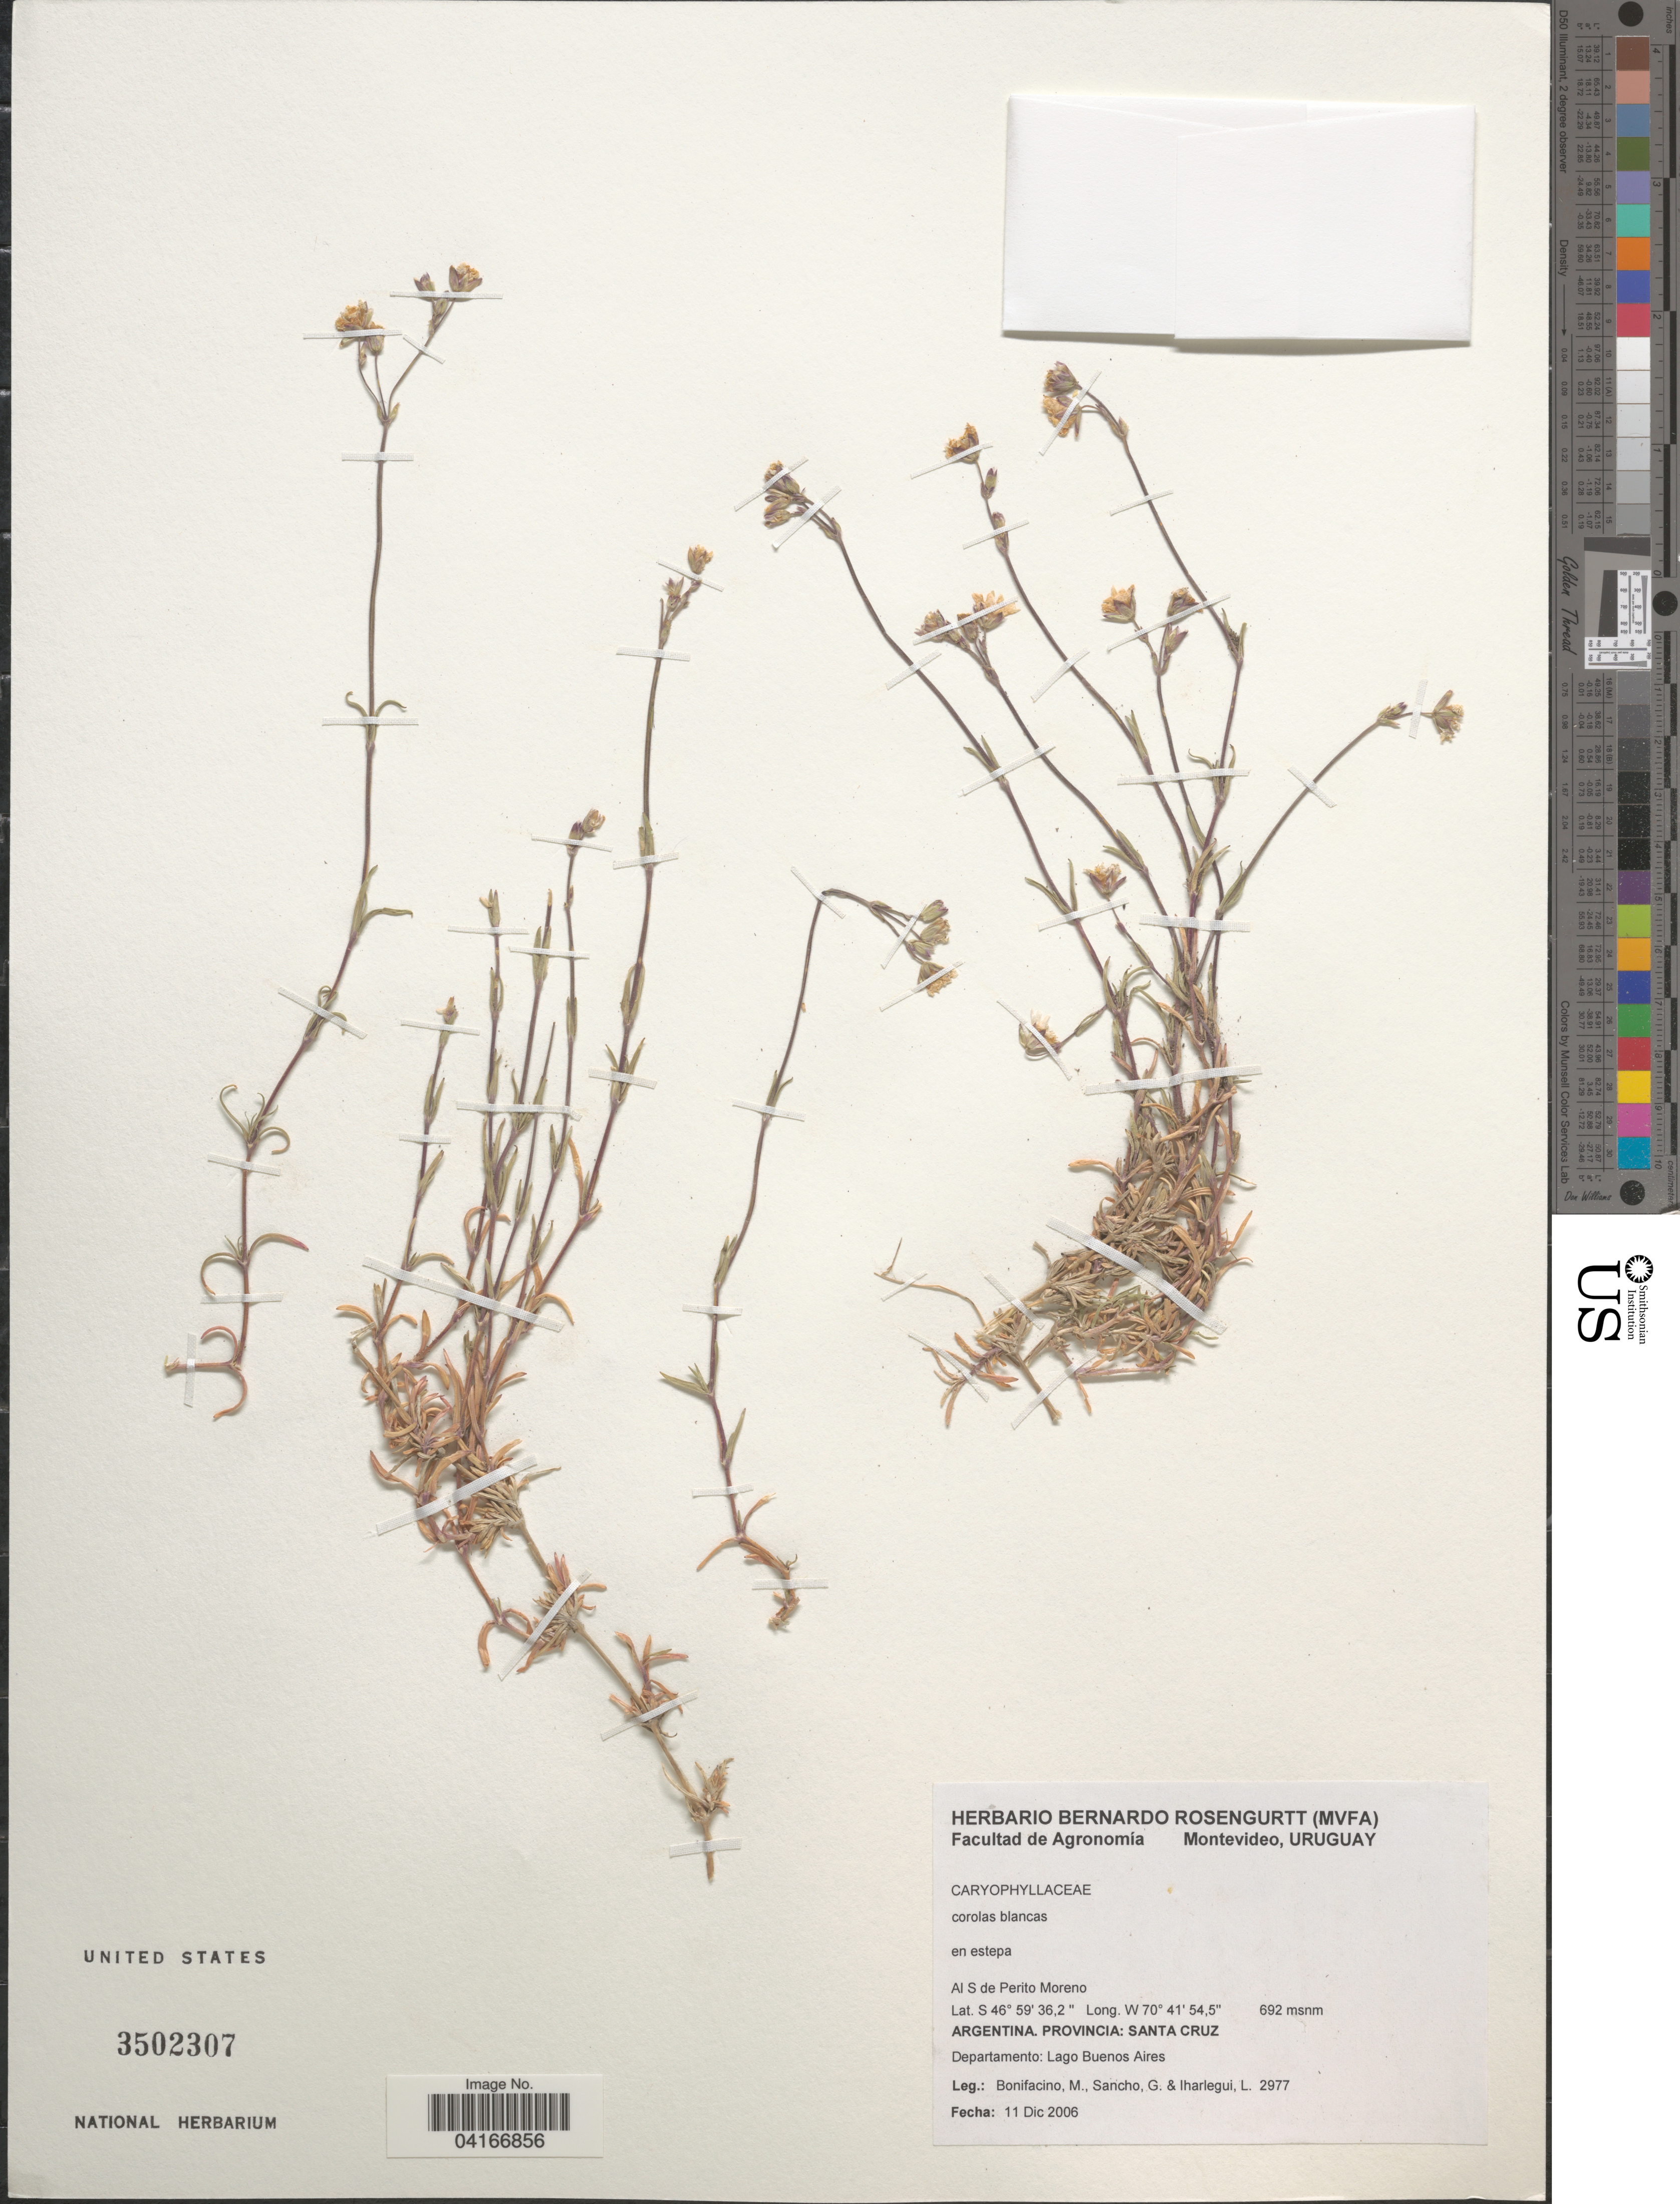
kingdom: Plantae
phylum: Tracheophyta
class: Magnoliopsida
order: Caryophyllales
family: Caryophyllaceae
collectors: M. Bonifacino, G. Sancho & L. Iharlegui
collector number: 2977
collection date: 2006-12-11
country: Argentina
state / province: Santa Cruz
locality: Al S de Perito Moreno. Departamento: Lago Buenos Aires.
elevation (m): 692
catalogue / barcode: US 3502307